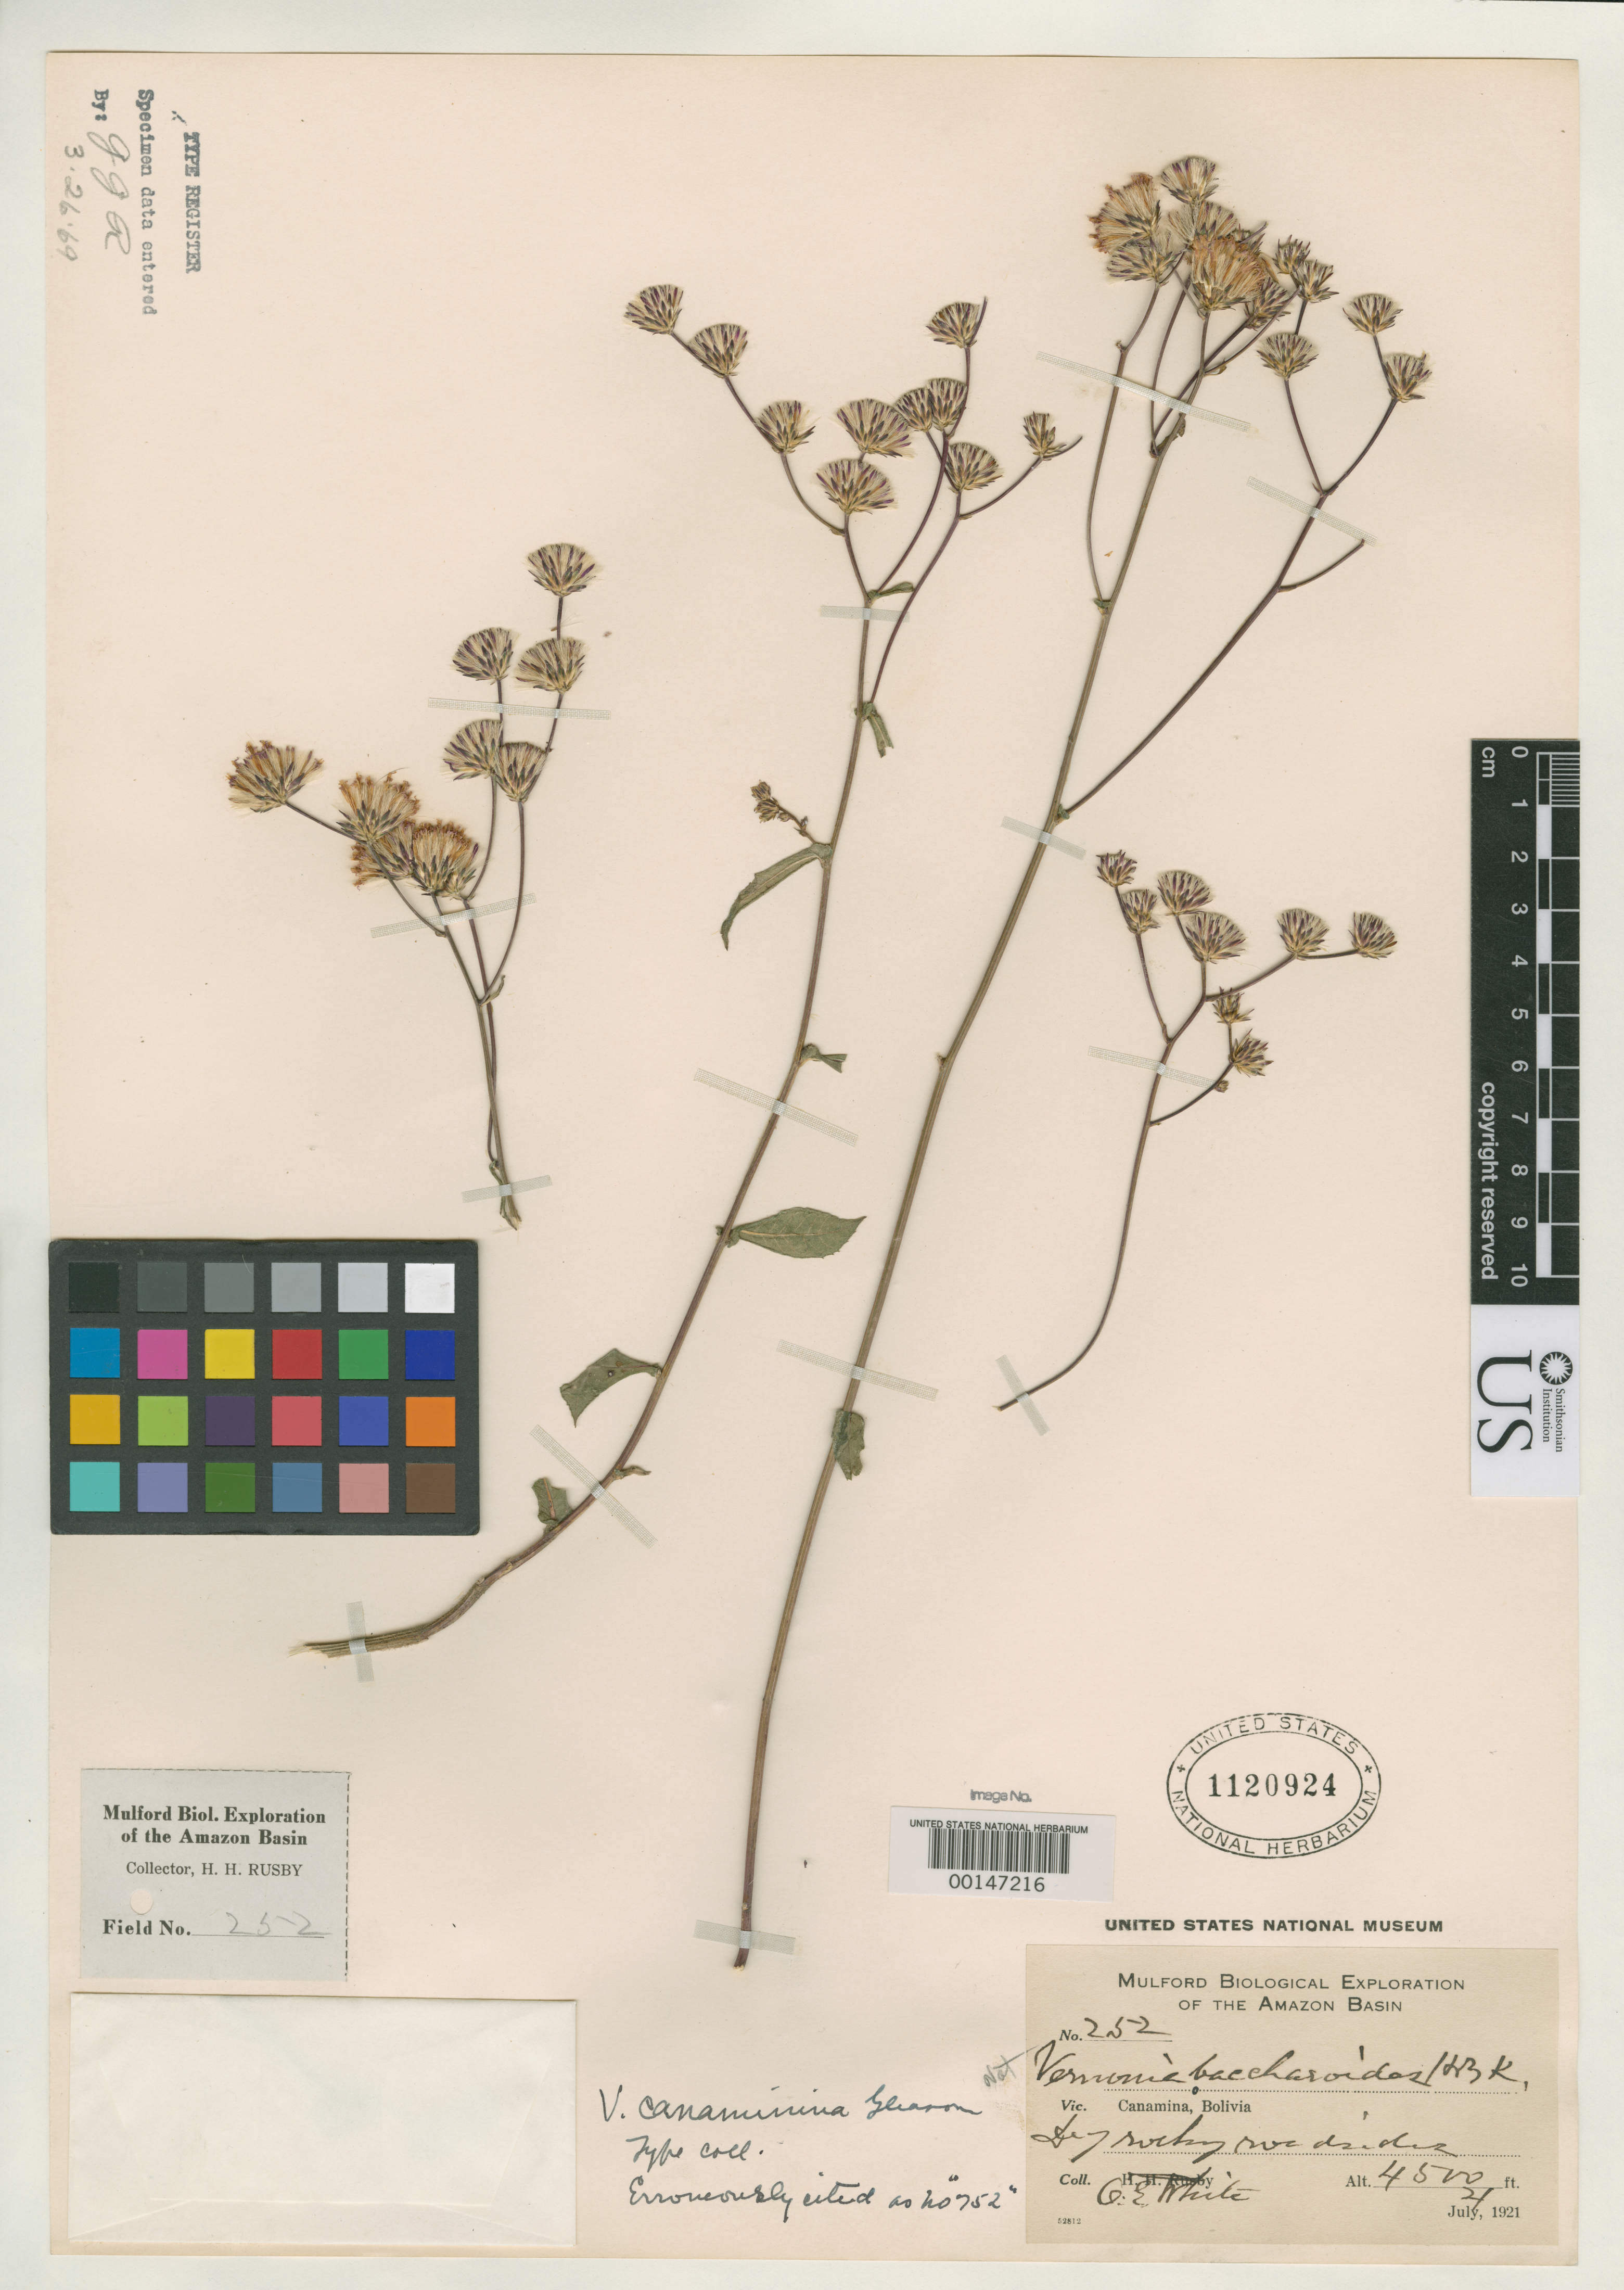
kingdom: Plantae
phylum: Tracheophyta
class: Magnoliopsida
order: Asterales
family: Asteraceae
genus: Vernonia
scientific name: Vernonia canaminina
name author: Gleason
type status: Isotype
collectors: O. E. White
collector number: Mulford Biol. Exped. 252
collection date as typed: July 21, 1921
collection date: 1921-07-21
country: Bolivia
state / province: La Paz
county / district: Inquisivi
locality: Cañamina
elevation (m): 1372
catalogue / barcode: US 1120924